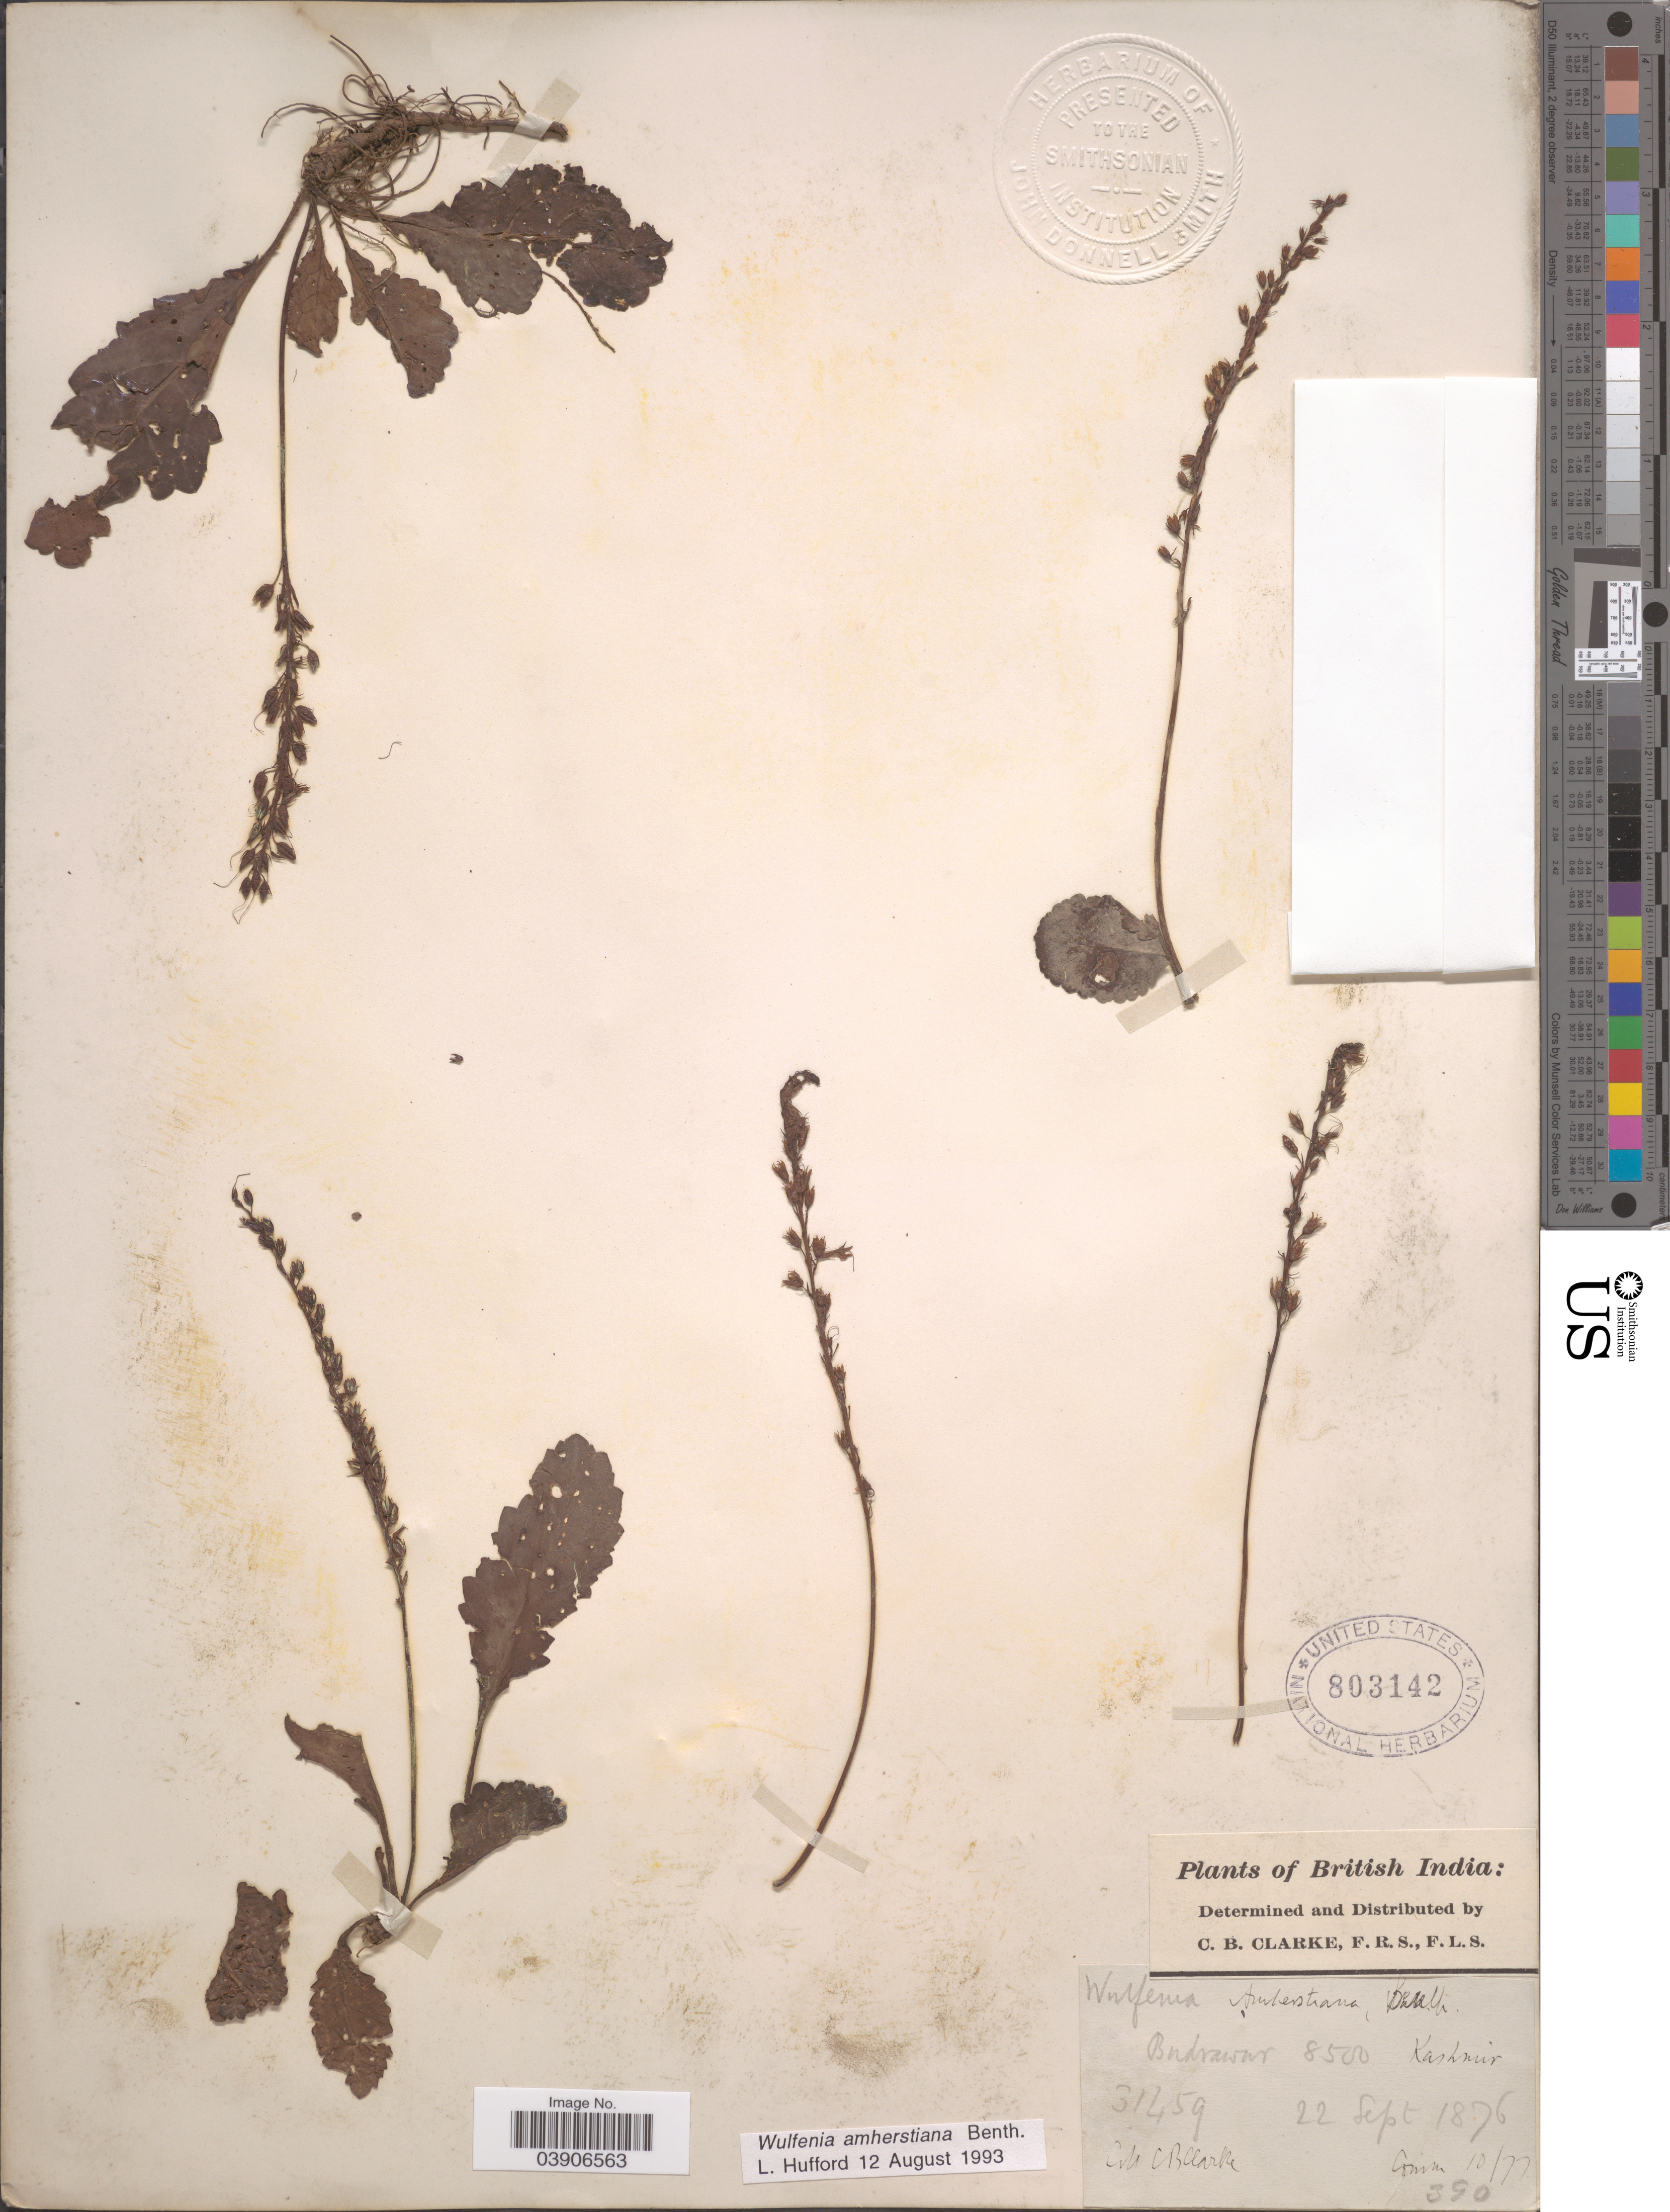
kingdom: Plantae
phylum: Tracheophyta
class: Magnoliopsida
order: Lamiales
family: Plantaginaceae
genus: Wulfenia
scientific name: Wulfenia amherstiana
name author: Benth.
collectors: C. B. Clarke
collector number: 31459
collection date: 1876-09-22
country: India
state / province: Jammu and Kashmir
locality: British India. Budranar. Kashmir.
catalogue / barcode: US 803142